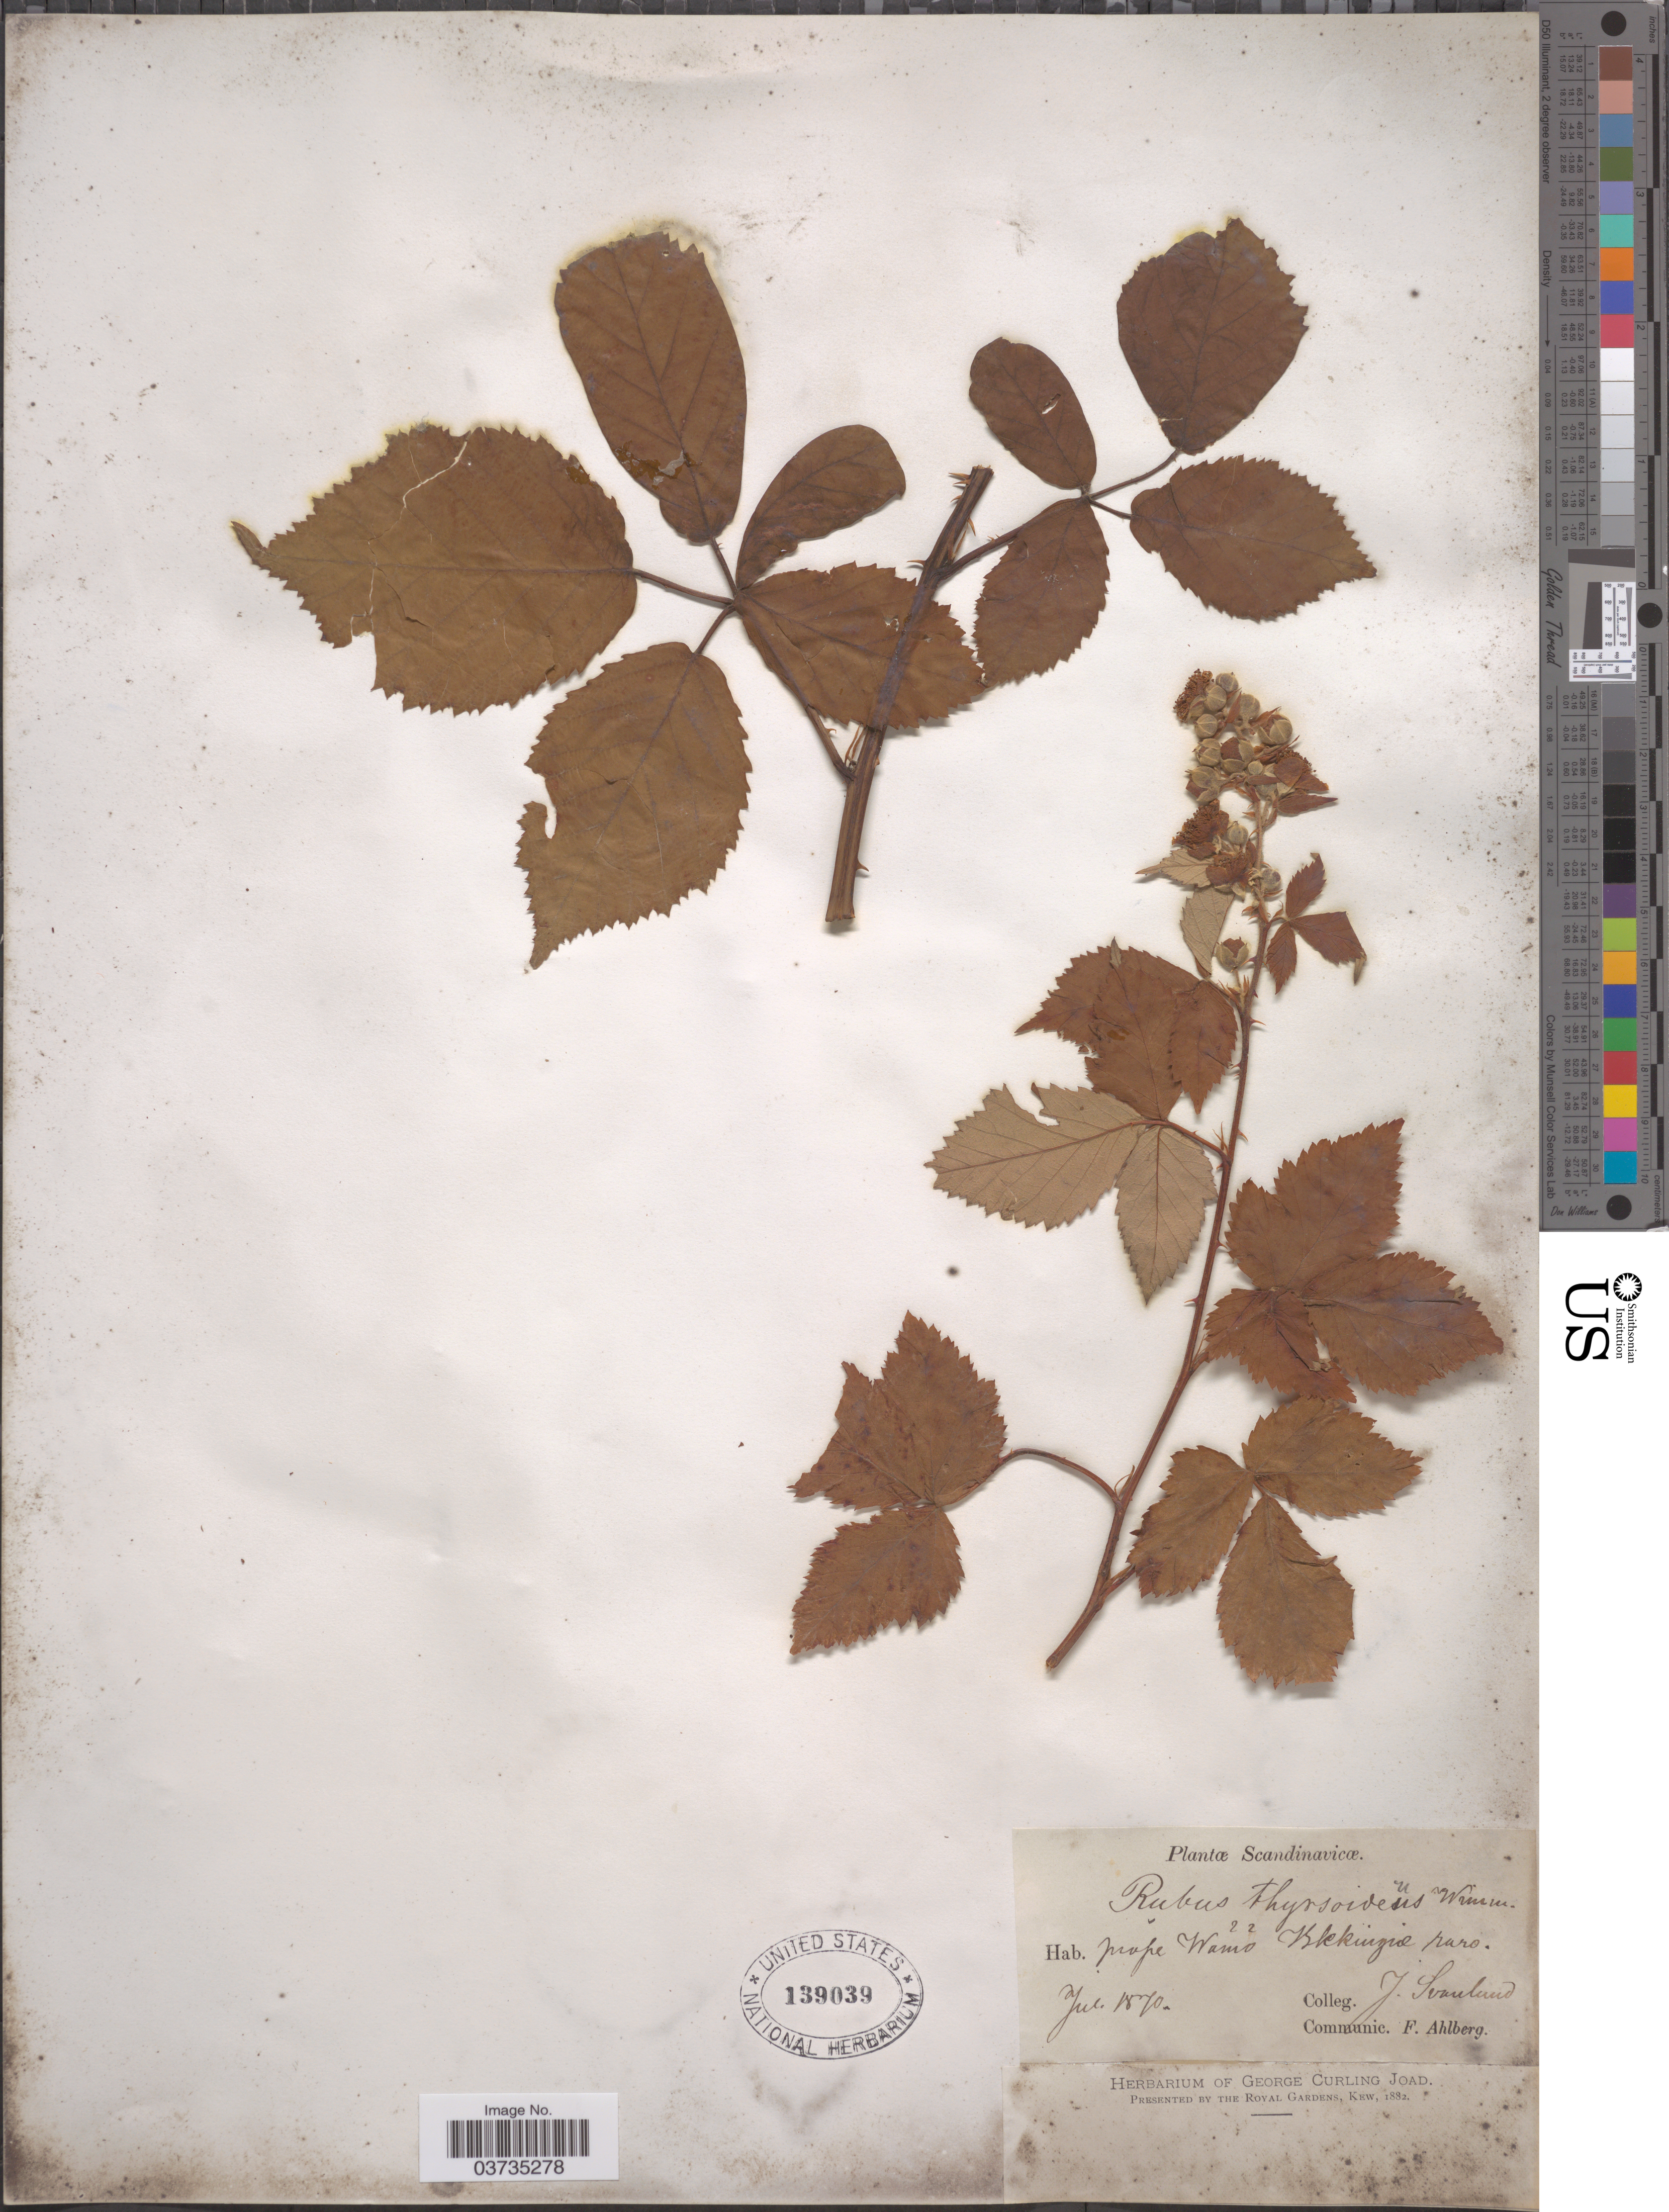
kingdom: Plantae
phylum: Tracheophyta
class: Magnoliopsida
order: Rosales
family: Rosaceae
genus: Rubus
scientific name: Rubus thyrsoideus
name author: Wimm.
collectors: J. Svanlund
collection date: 1870-07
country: Sweden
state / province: Blekinge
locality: Scandinavicæ. Prope Wamó Blekingiæ.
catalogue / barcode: US 139039